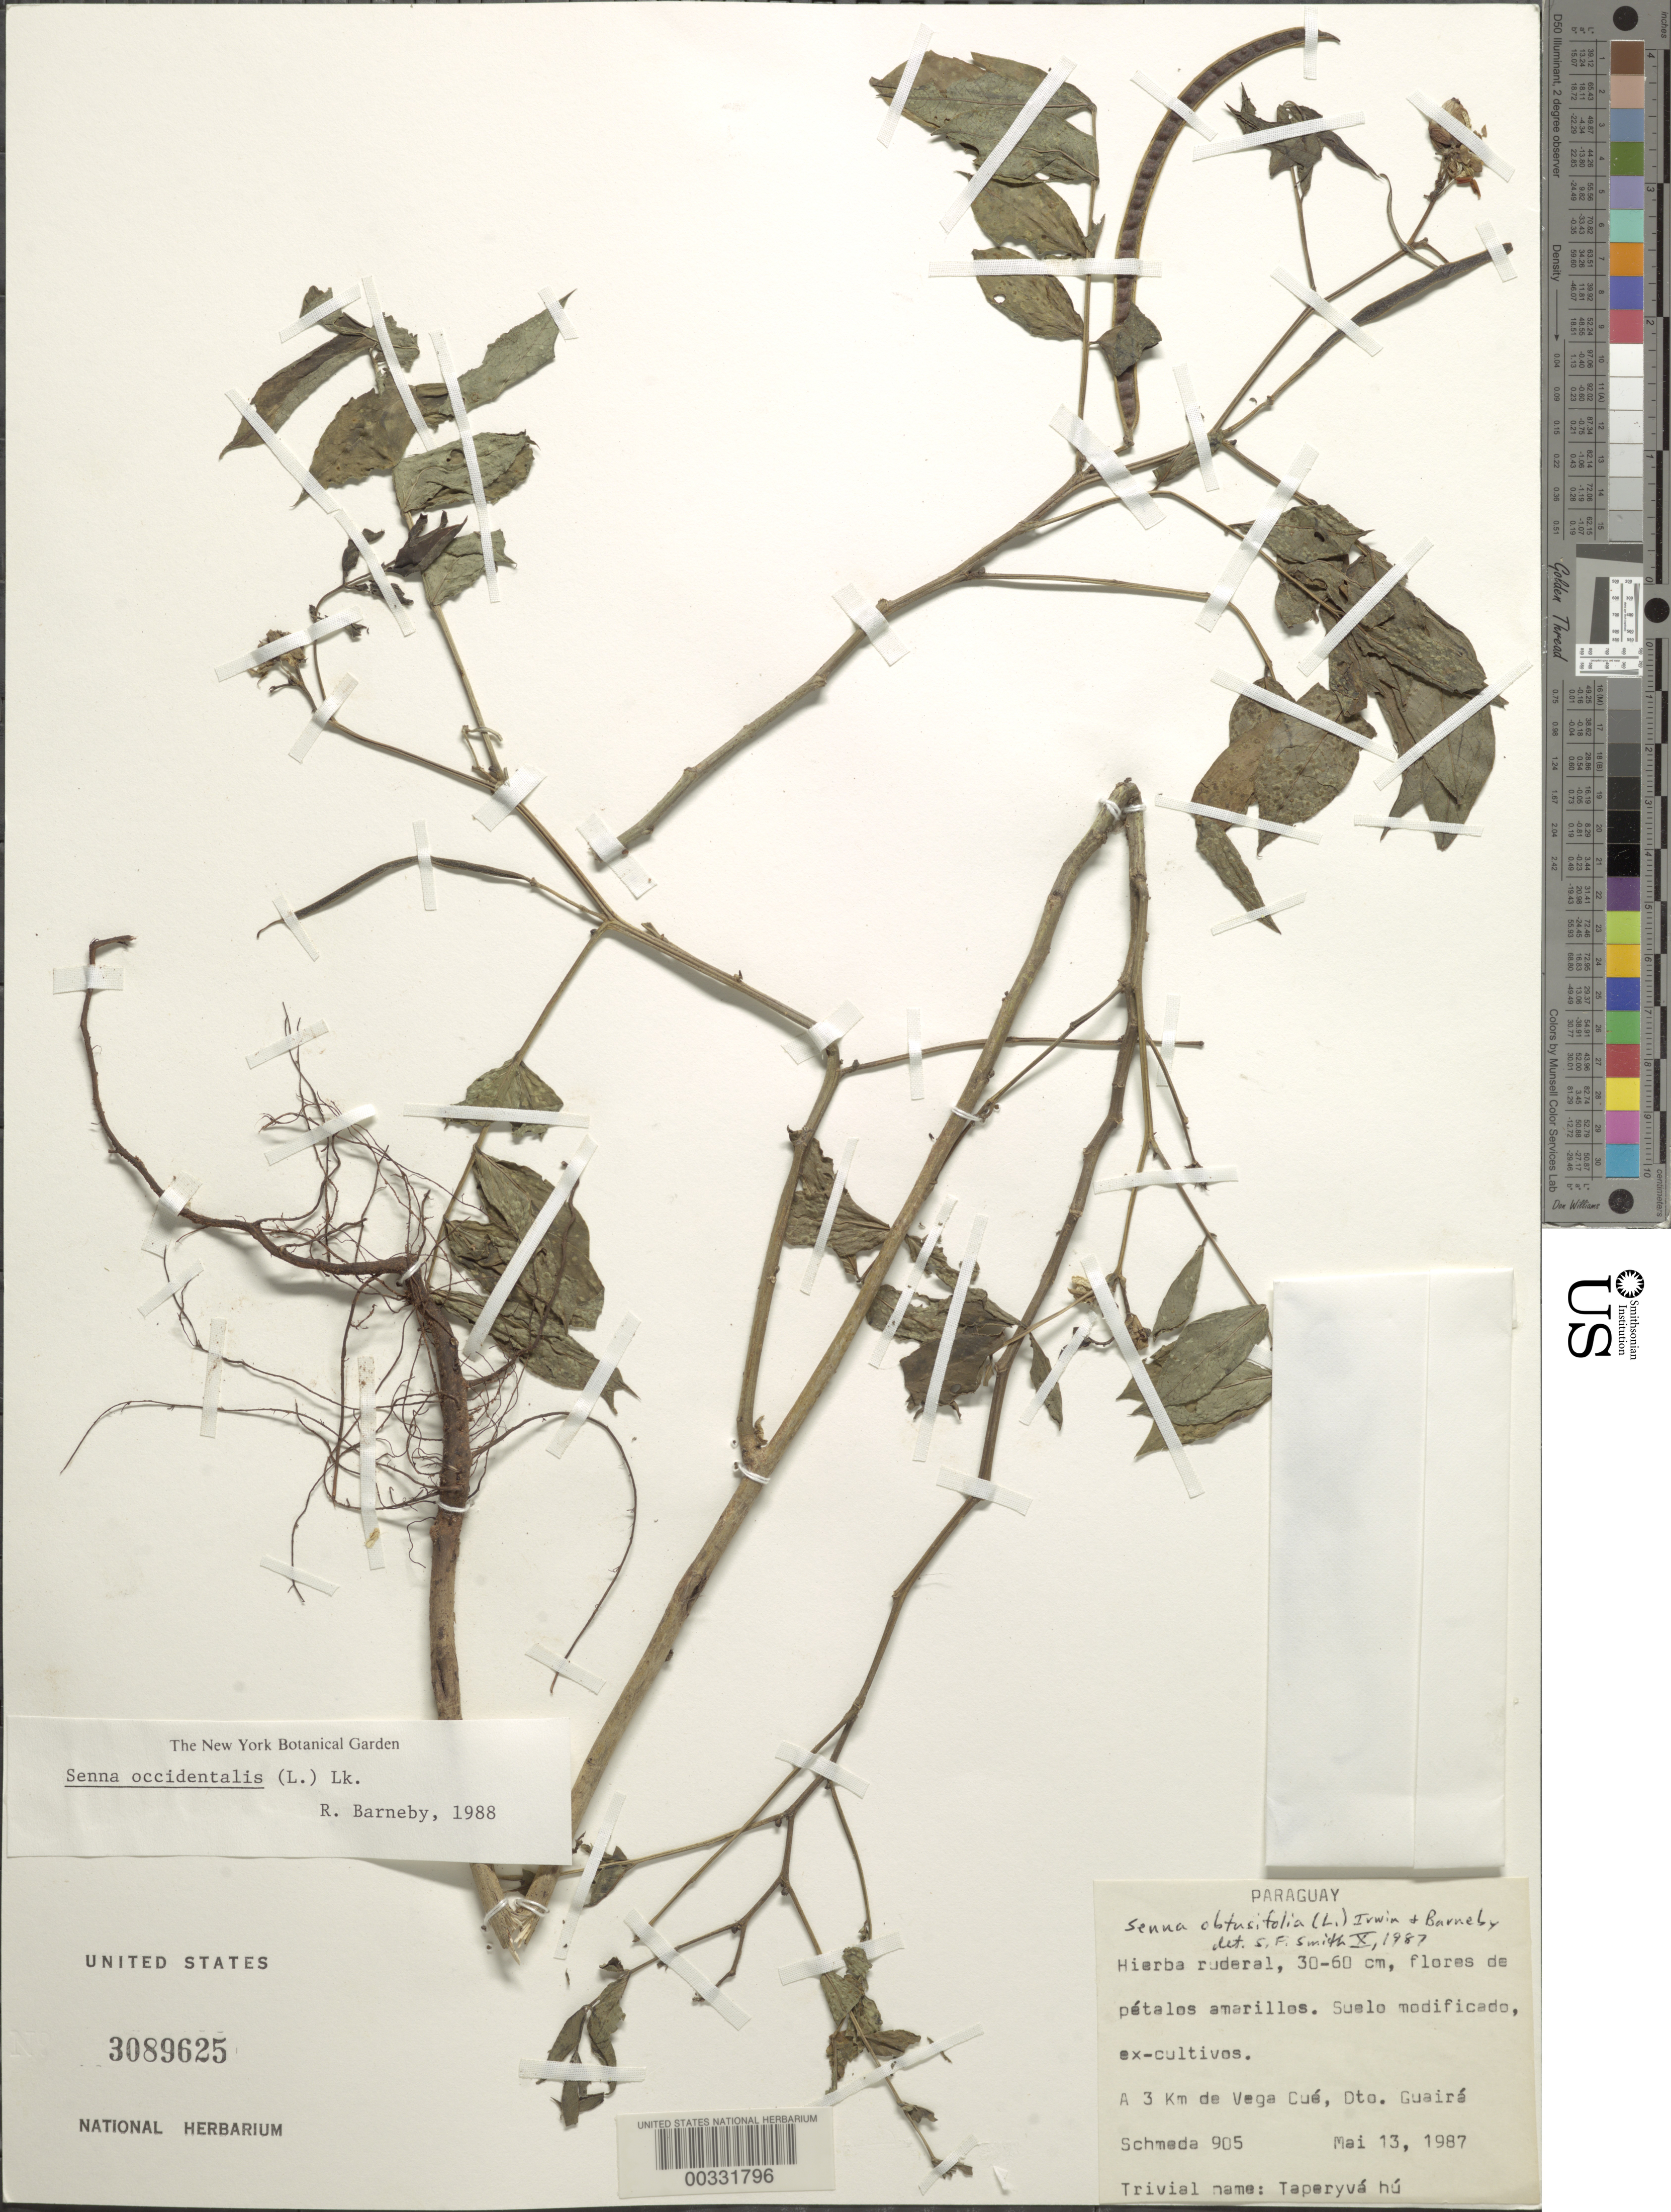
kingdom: Plantae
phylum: Tracheophyta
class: Magnoliopsida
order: Fabales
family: Fabaceae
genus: Senna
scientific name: Senna occidentalis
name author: (L.) Link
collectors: G. Schmeda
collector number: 905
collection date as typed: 13 May 1987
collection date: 1987-05-13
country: Paraguay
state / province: Guairá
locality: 3 km from vega cue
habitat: Modified soil, ex-cultivated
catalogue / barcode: US 3089625